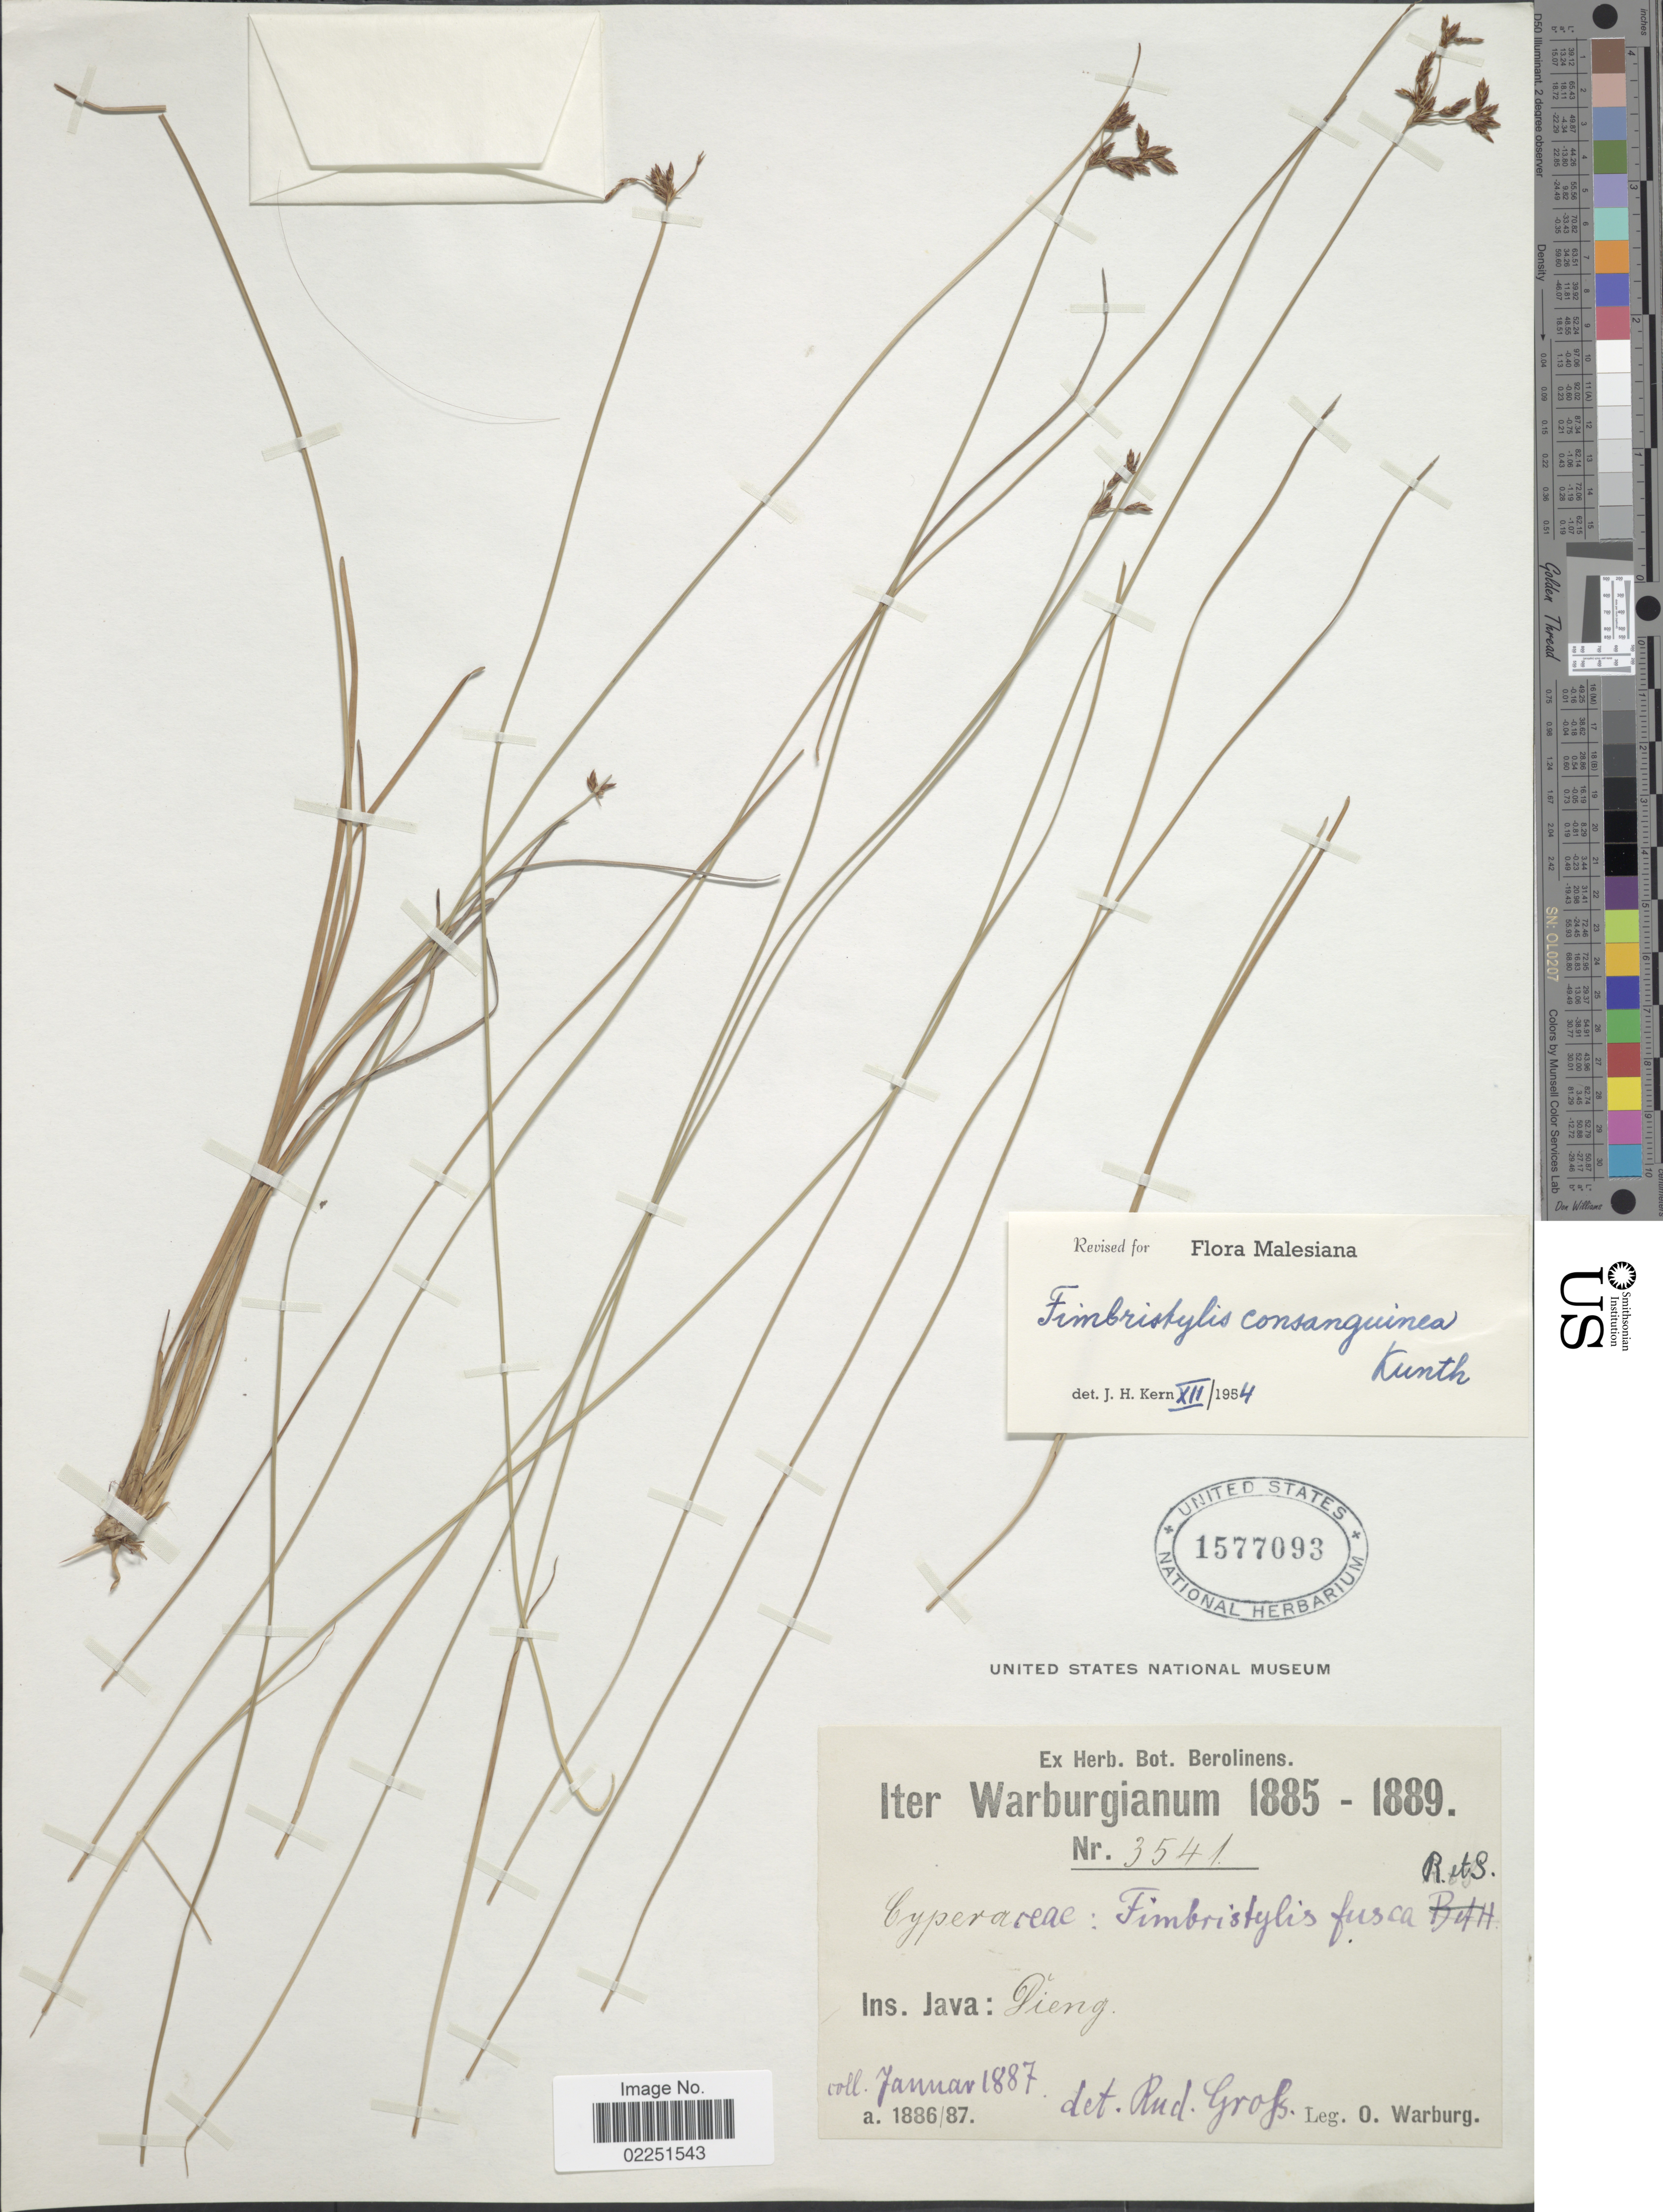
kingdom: Plantae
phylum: Tracheophyta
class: Liliopsida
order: Poales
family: Cyperaceae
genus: Fimbristylis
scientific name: Fimbristylis consanguinea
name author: Kunth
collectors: O. Warburg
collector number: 3541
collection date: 1887-01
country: Indonesia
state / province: Java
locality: Ins. Java: Pieng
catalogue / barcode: US 1577093